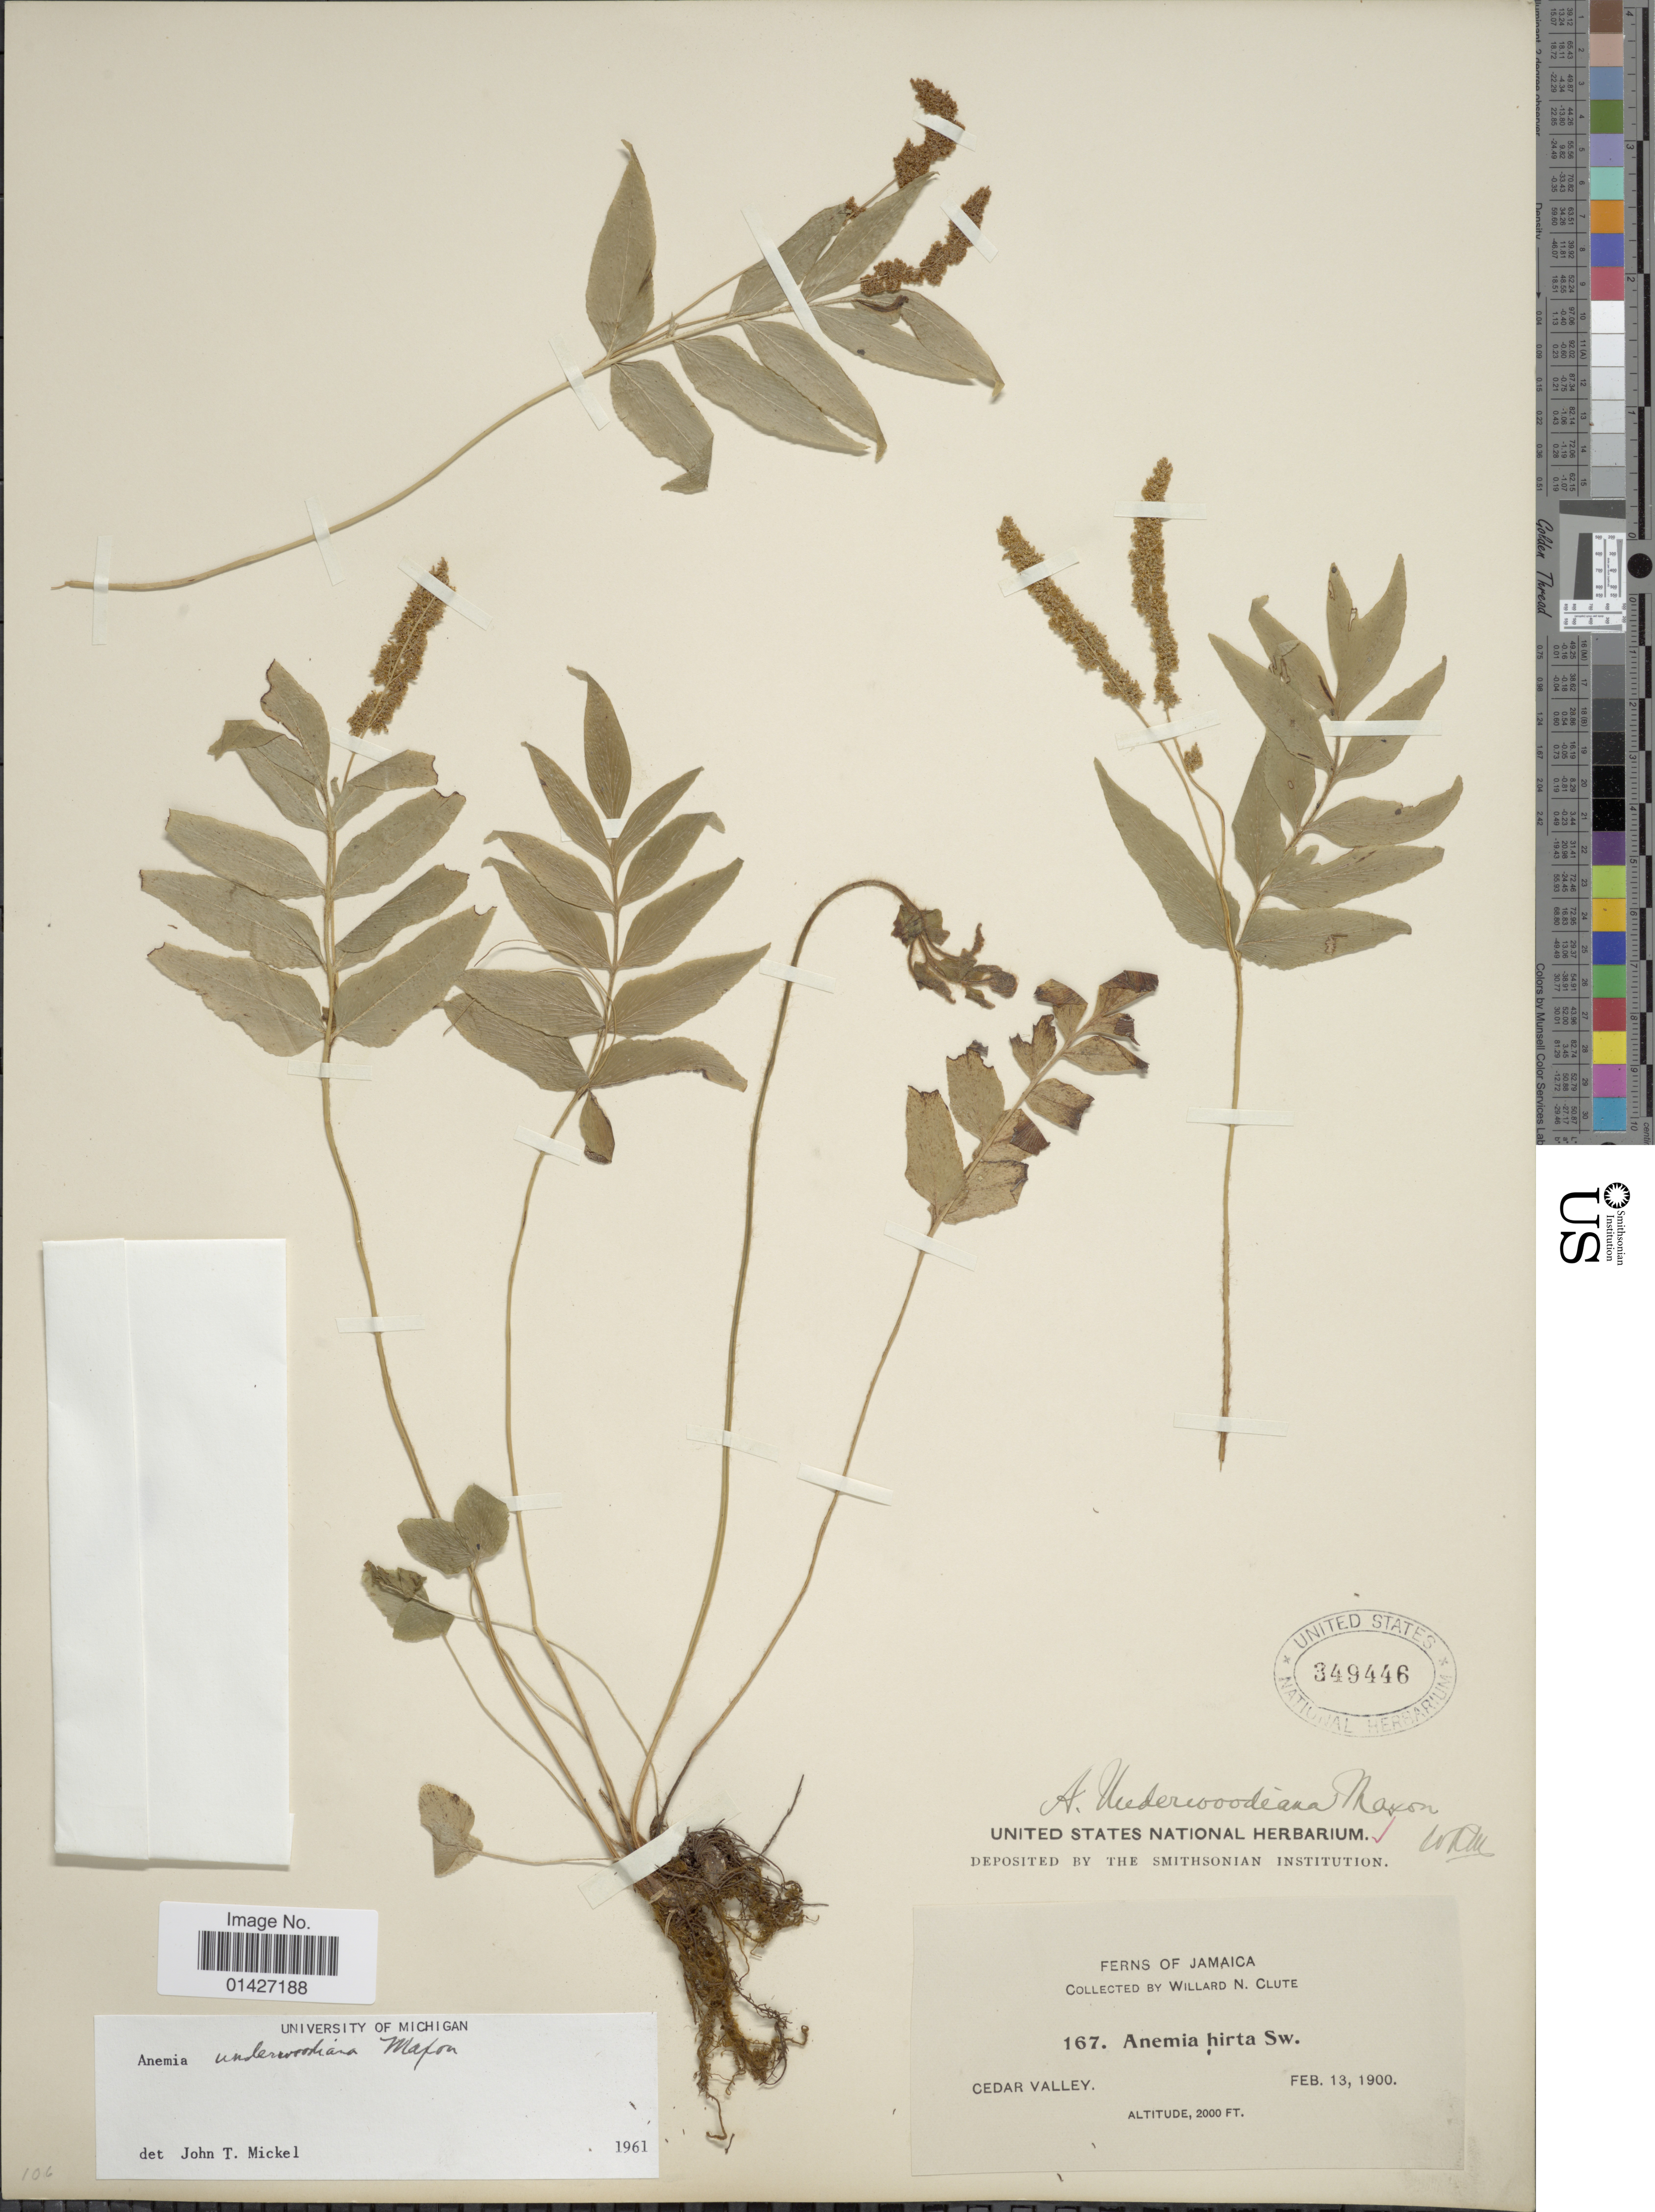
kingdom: Plantae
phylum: Tracheophyta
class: Polypodiopsida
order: Schizaeales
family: Anemiaceae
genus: Anemia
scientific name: Anemia underwoodiana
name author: Maxon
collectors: W. N. Clute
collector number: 167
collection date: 1900-02-13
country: Jamaica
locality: Cedar Valley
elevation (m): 610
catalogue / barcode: US 349446